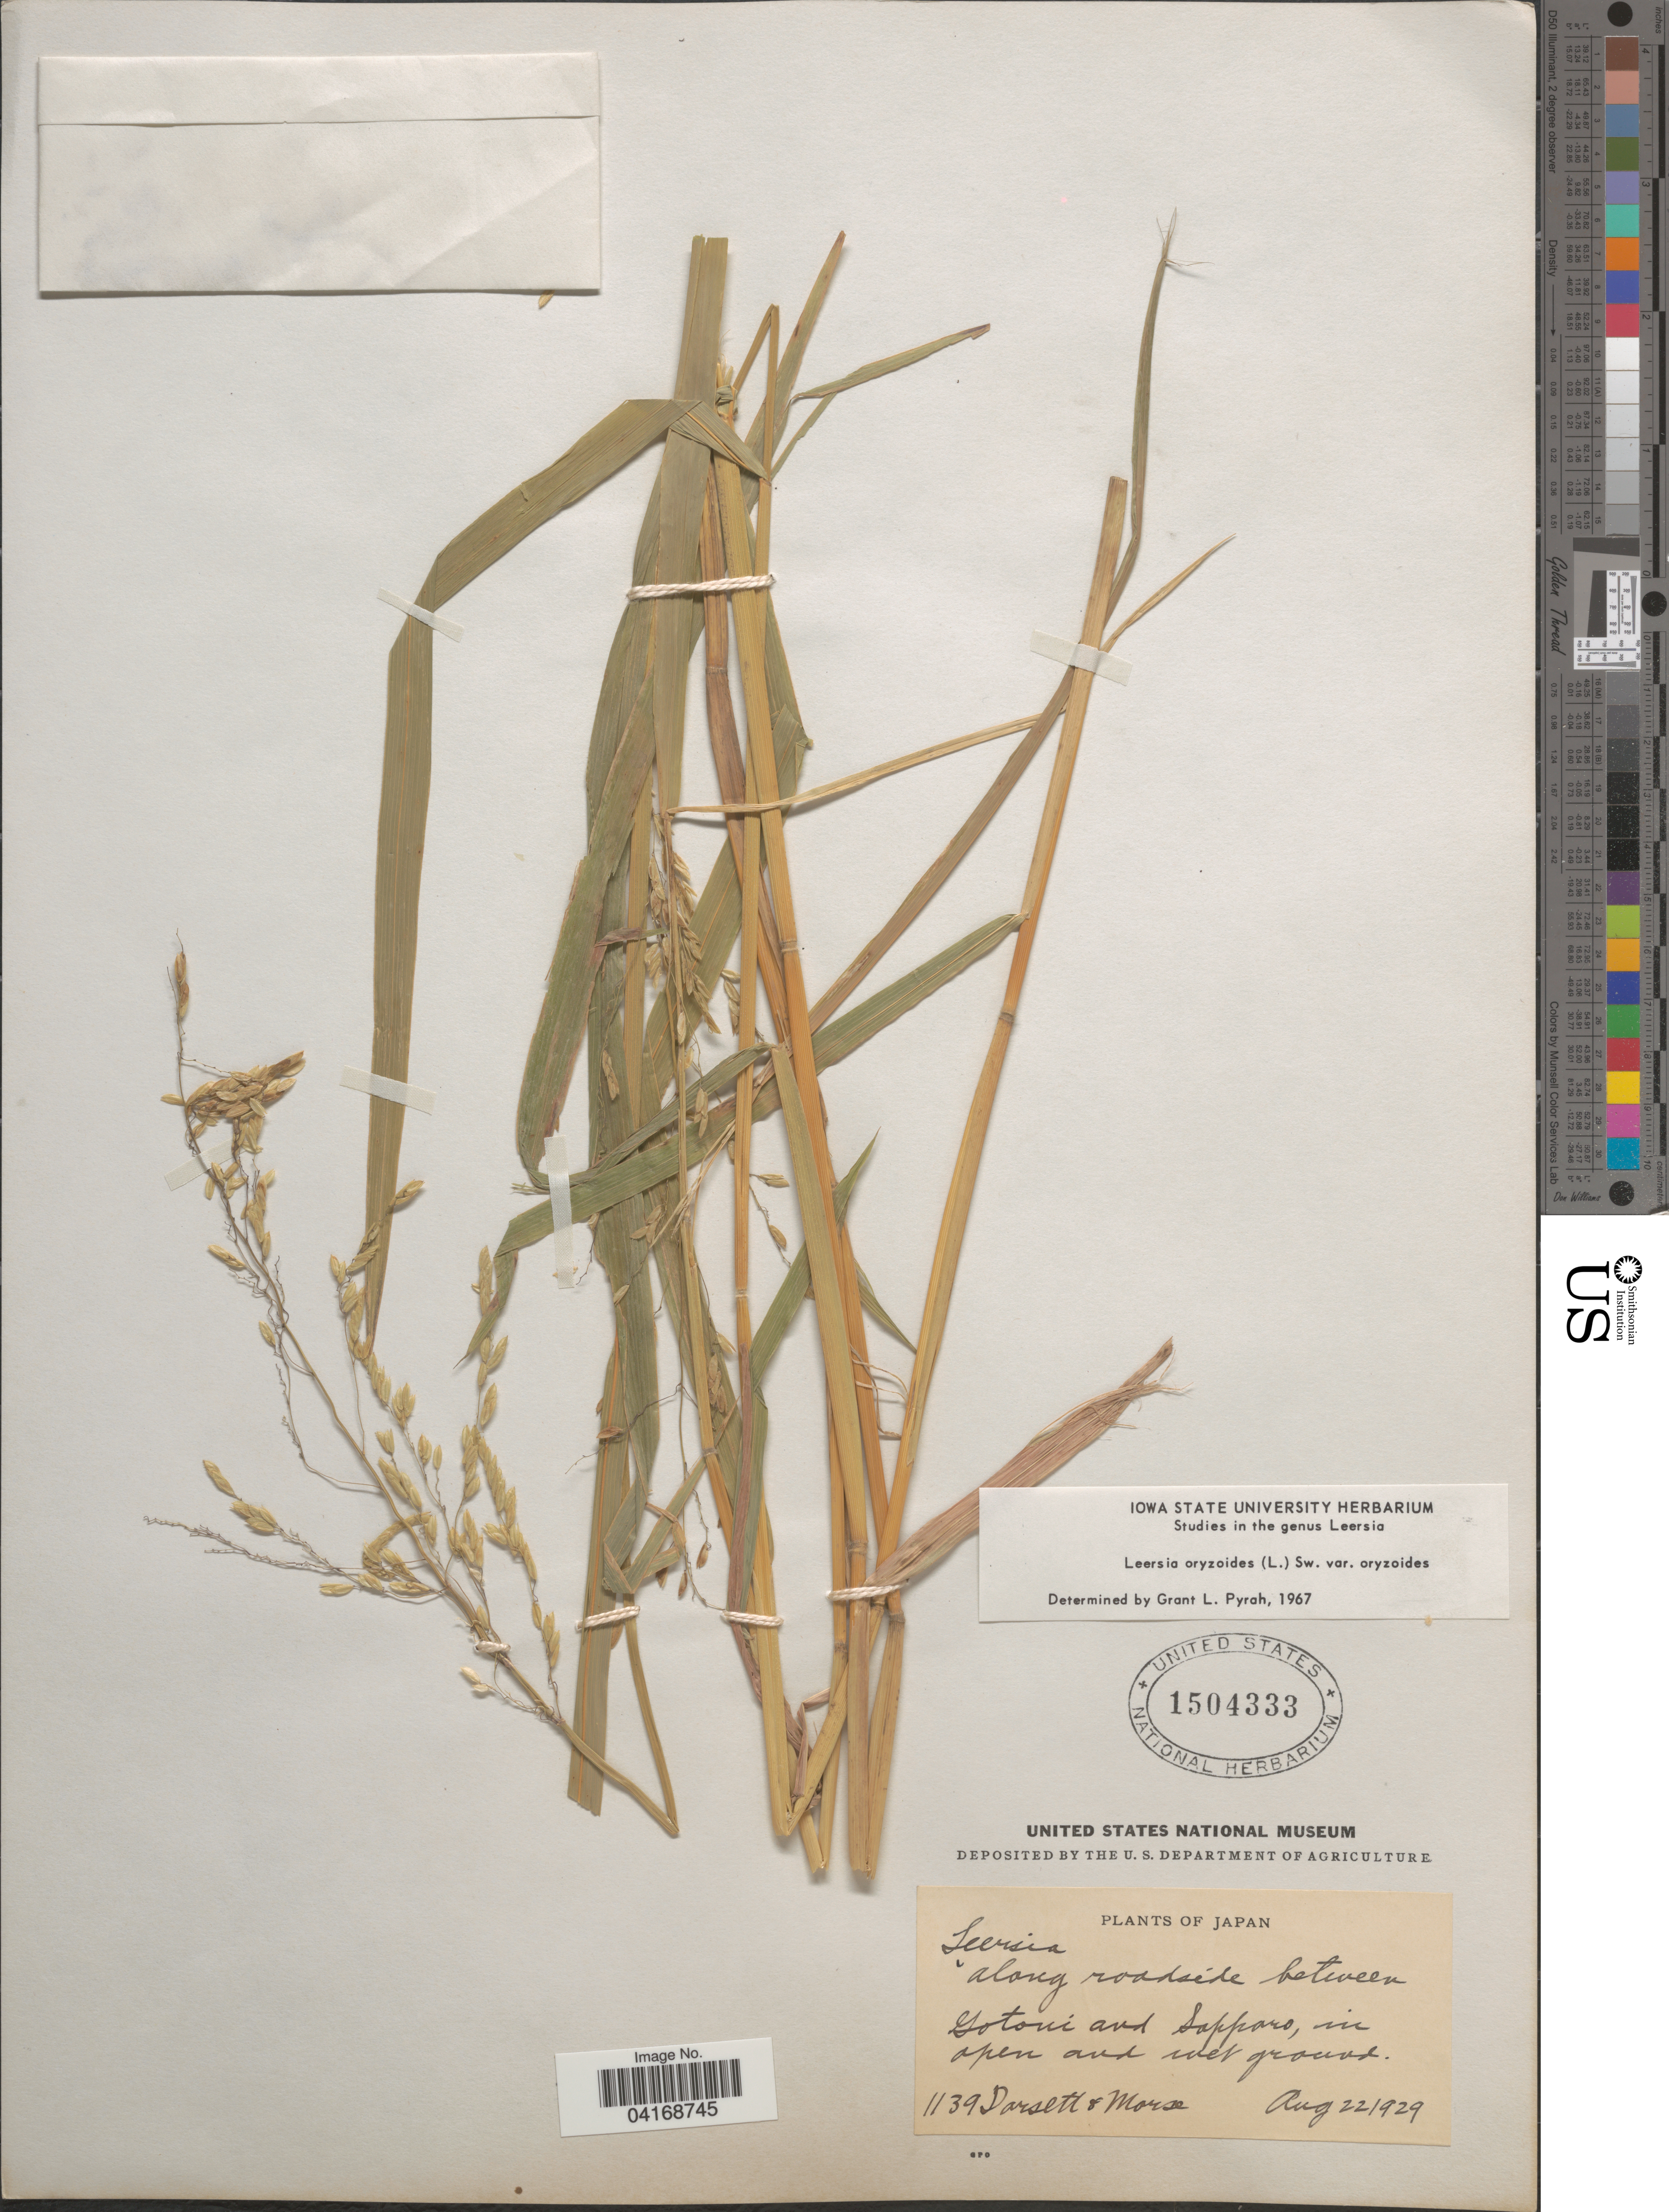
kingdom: Plantae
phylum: Tracheophyta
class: Liliopsida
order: Poales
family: Poaceae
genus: Leersia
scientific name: Leersia oryzoides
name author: (L.) Sw.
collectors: -- Dorsett & -. Morse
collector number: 1139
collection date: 1929-08-22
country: Japan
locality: Along roadside between Gotoni and Sapporo, in open and wet ground.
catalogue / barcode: US 1504333